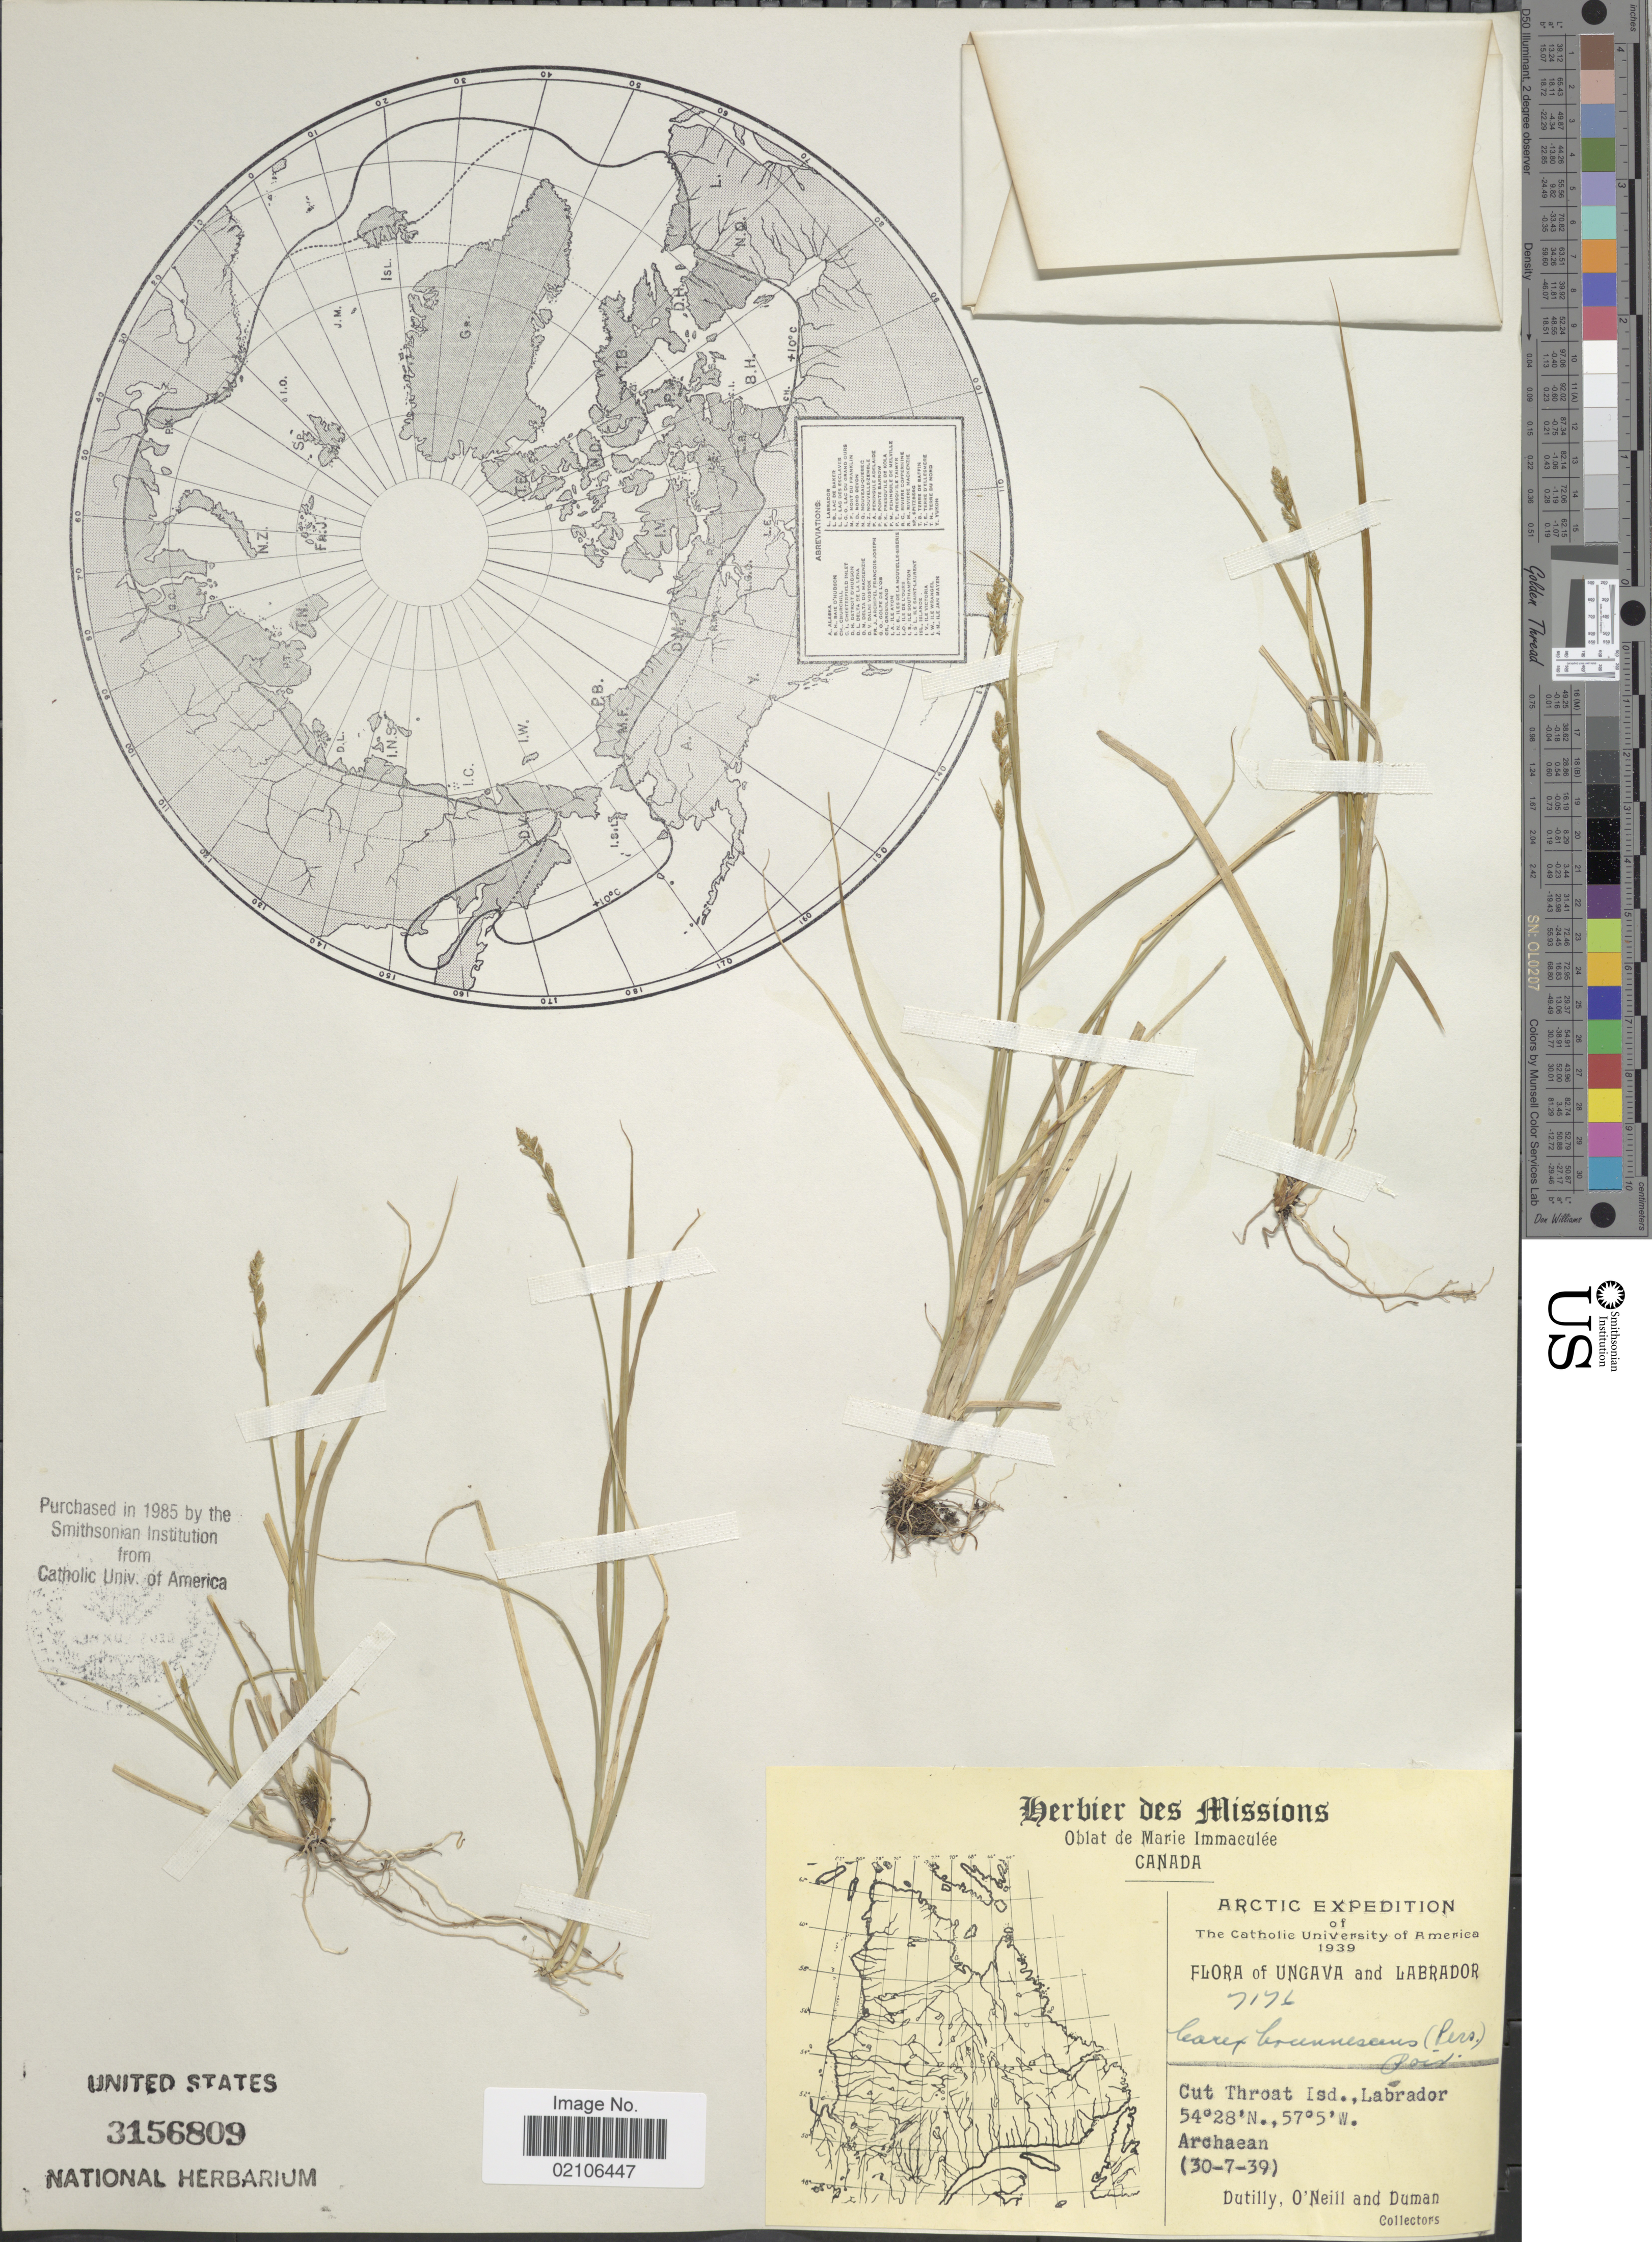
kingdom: Plantae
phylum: Tracheophyta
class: Liliopsida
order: Poales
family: Cyperaceae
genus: Carex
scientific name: Carex brunnescens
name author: (Pers.) Poir.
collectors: -. Dutilly, O'Neil & -. Duman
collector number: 7176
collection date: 1939-07-30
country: Canada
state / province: Newfoundland and Labrador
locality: Arctic, Ungava and Labrador, Cut Throat Isd. , Labrador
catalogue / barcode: US 3156809